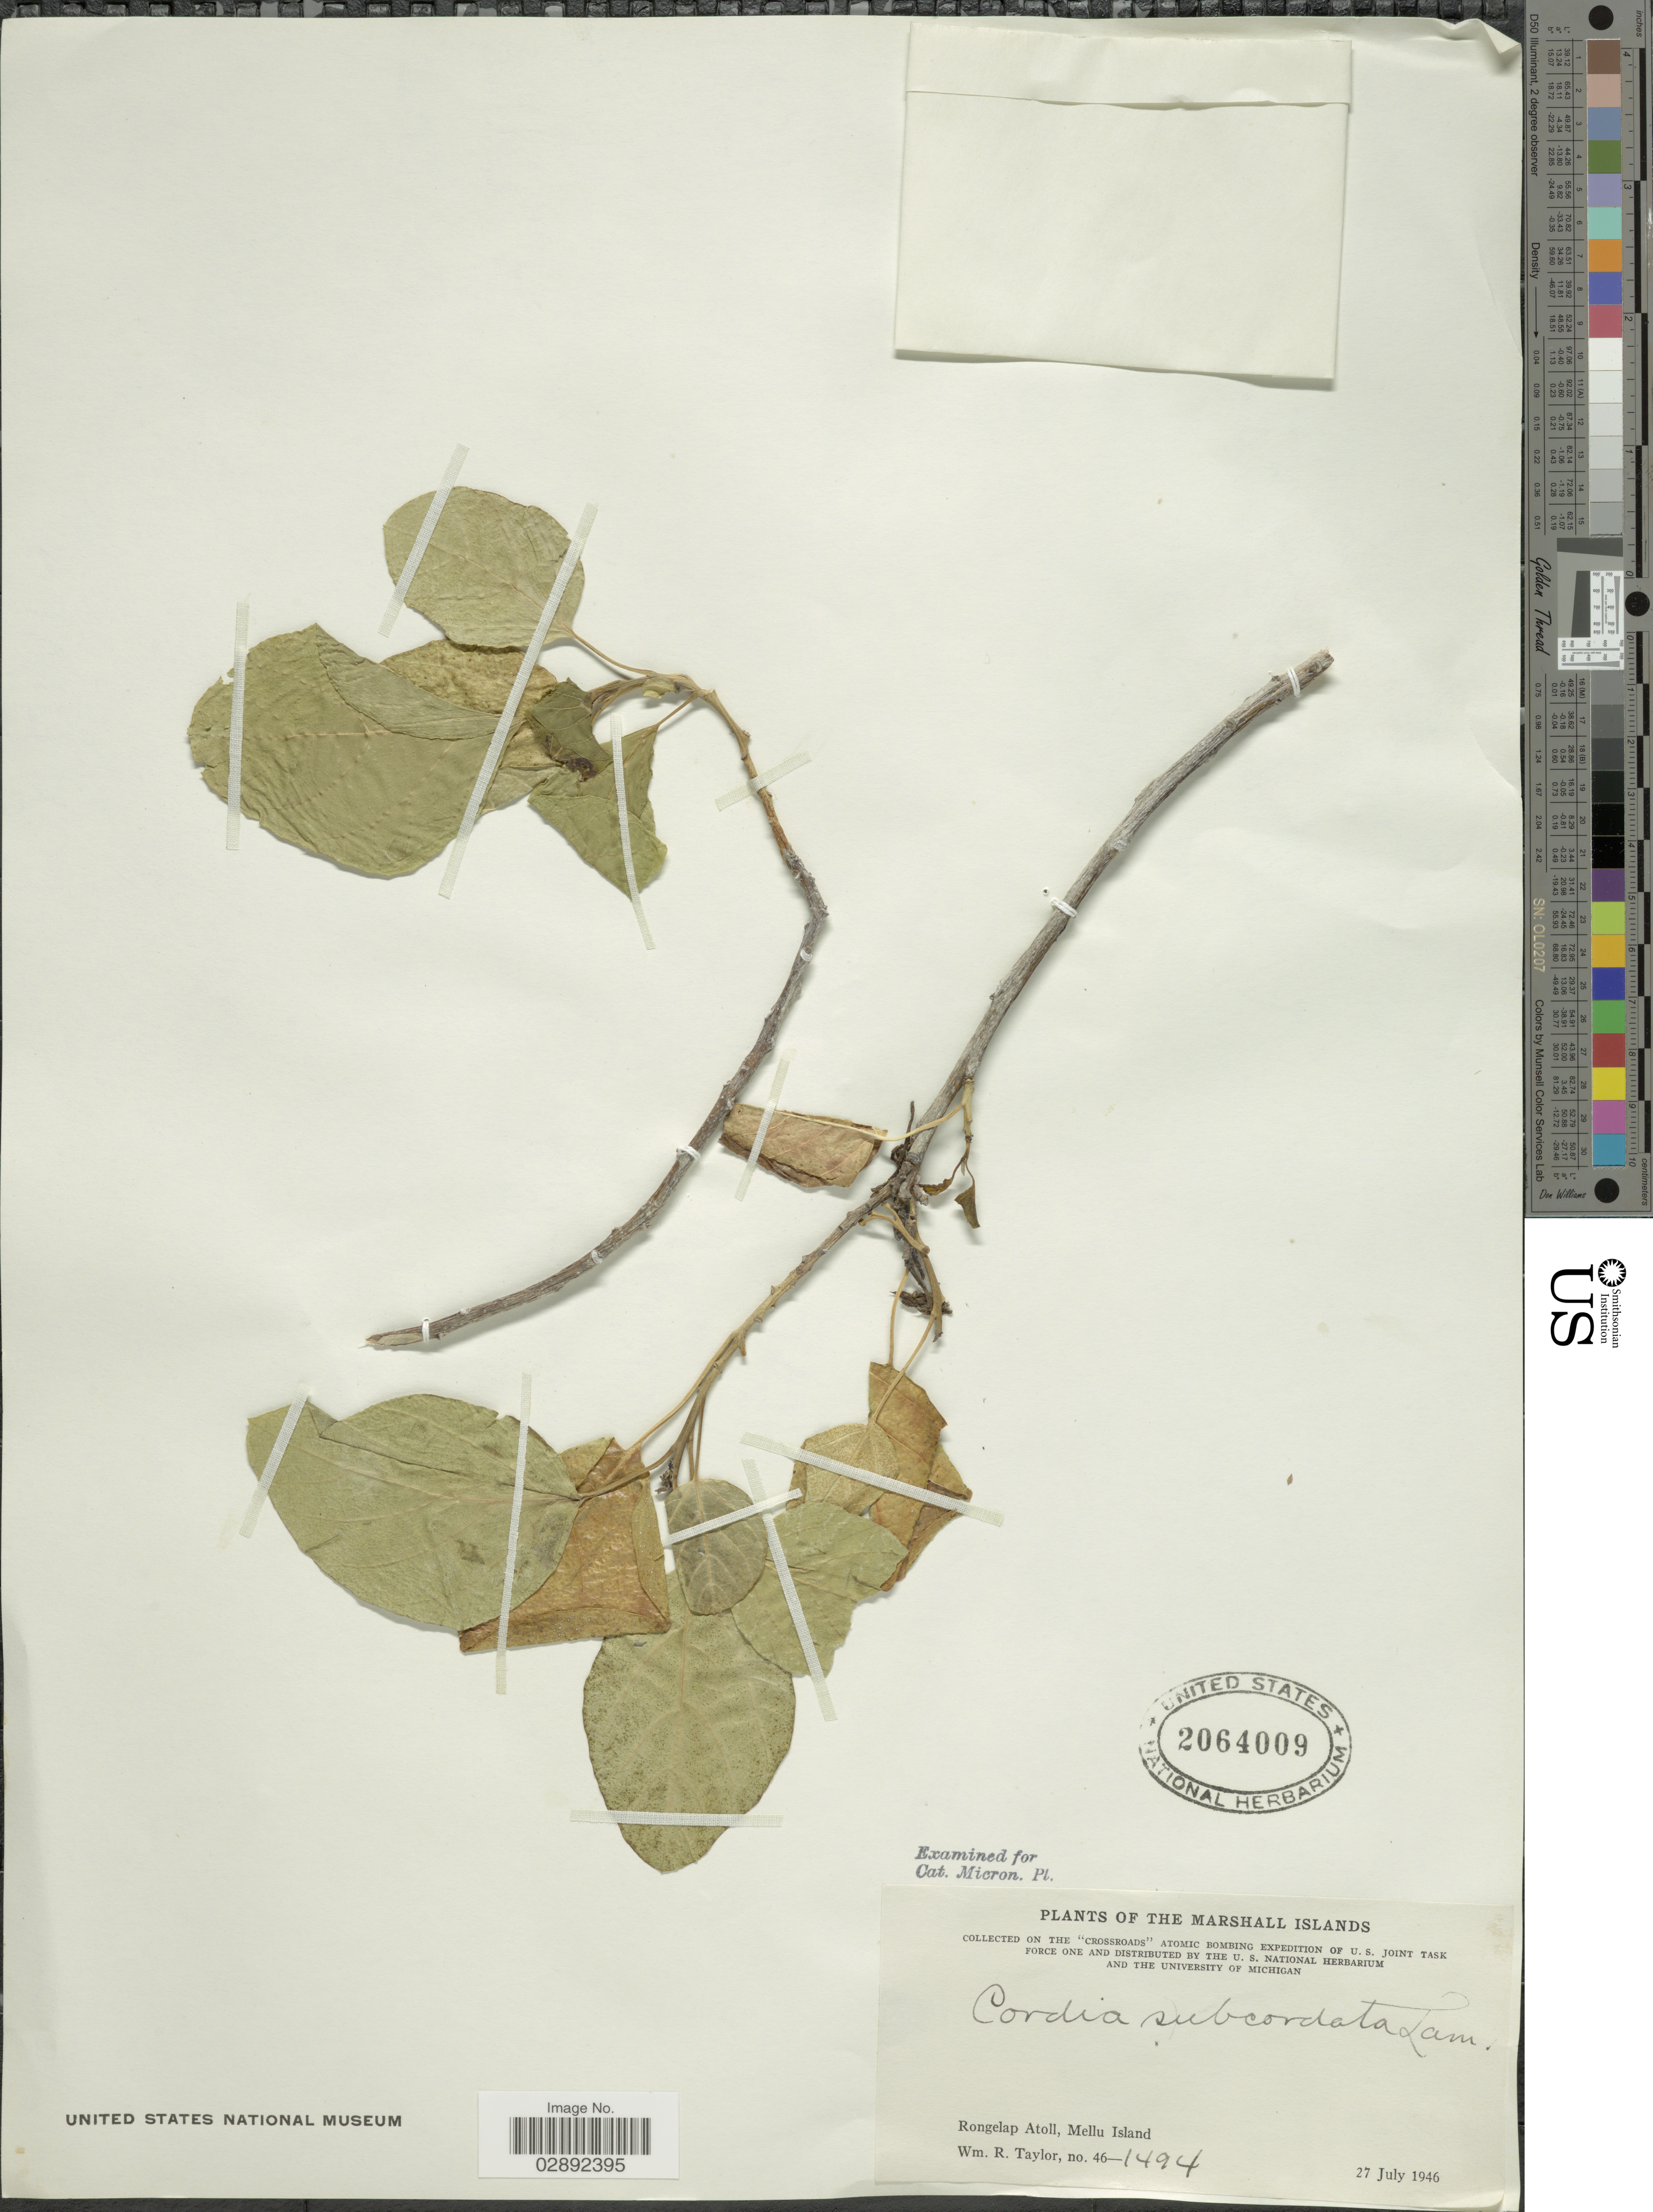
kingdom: Plantae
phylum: Tracheophyta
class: Magnoliopsida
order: Boraginales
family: Cordiaceae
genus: Cordia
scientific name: Cordia subcordata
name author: Lam.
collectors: W. R. Taylor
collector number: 46-1494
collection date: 1946-07-27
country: Marshall Islands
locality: Rongelap Atoll, Mellu Island.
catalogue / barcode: US 2064009